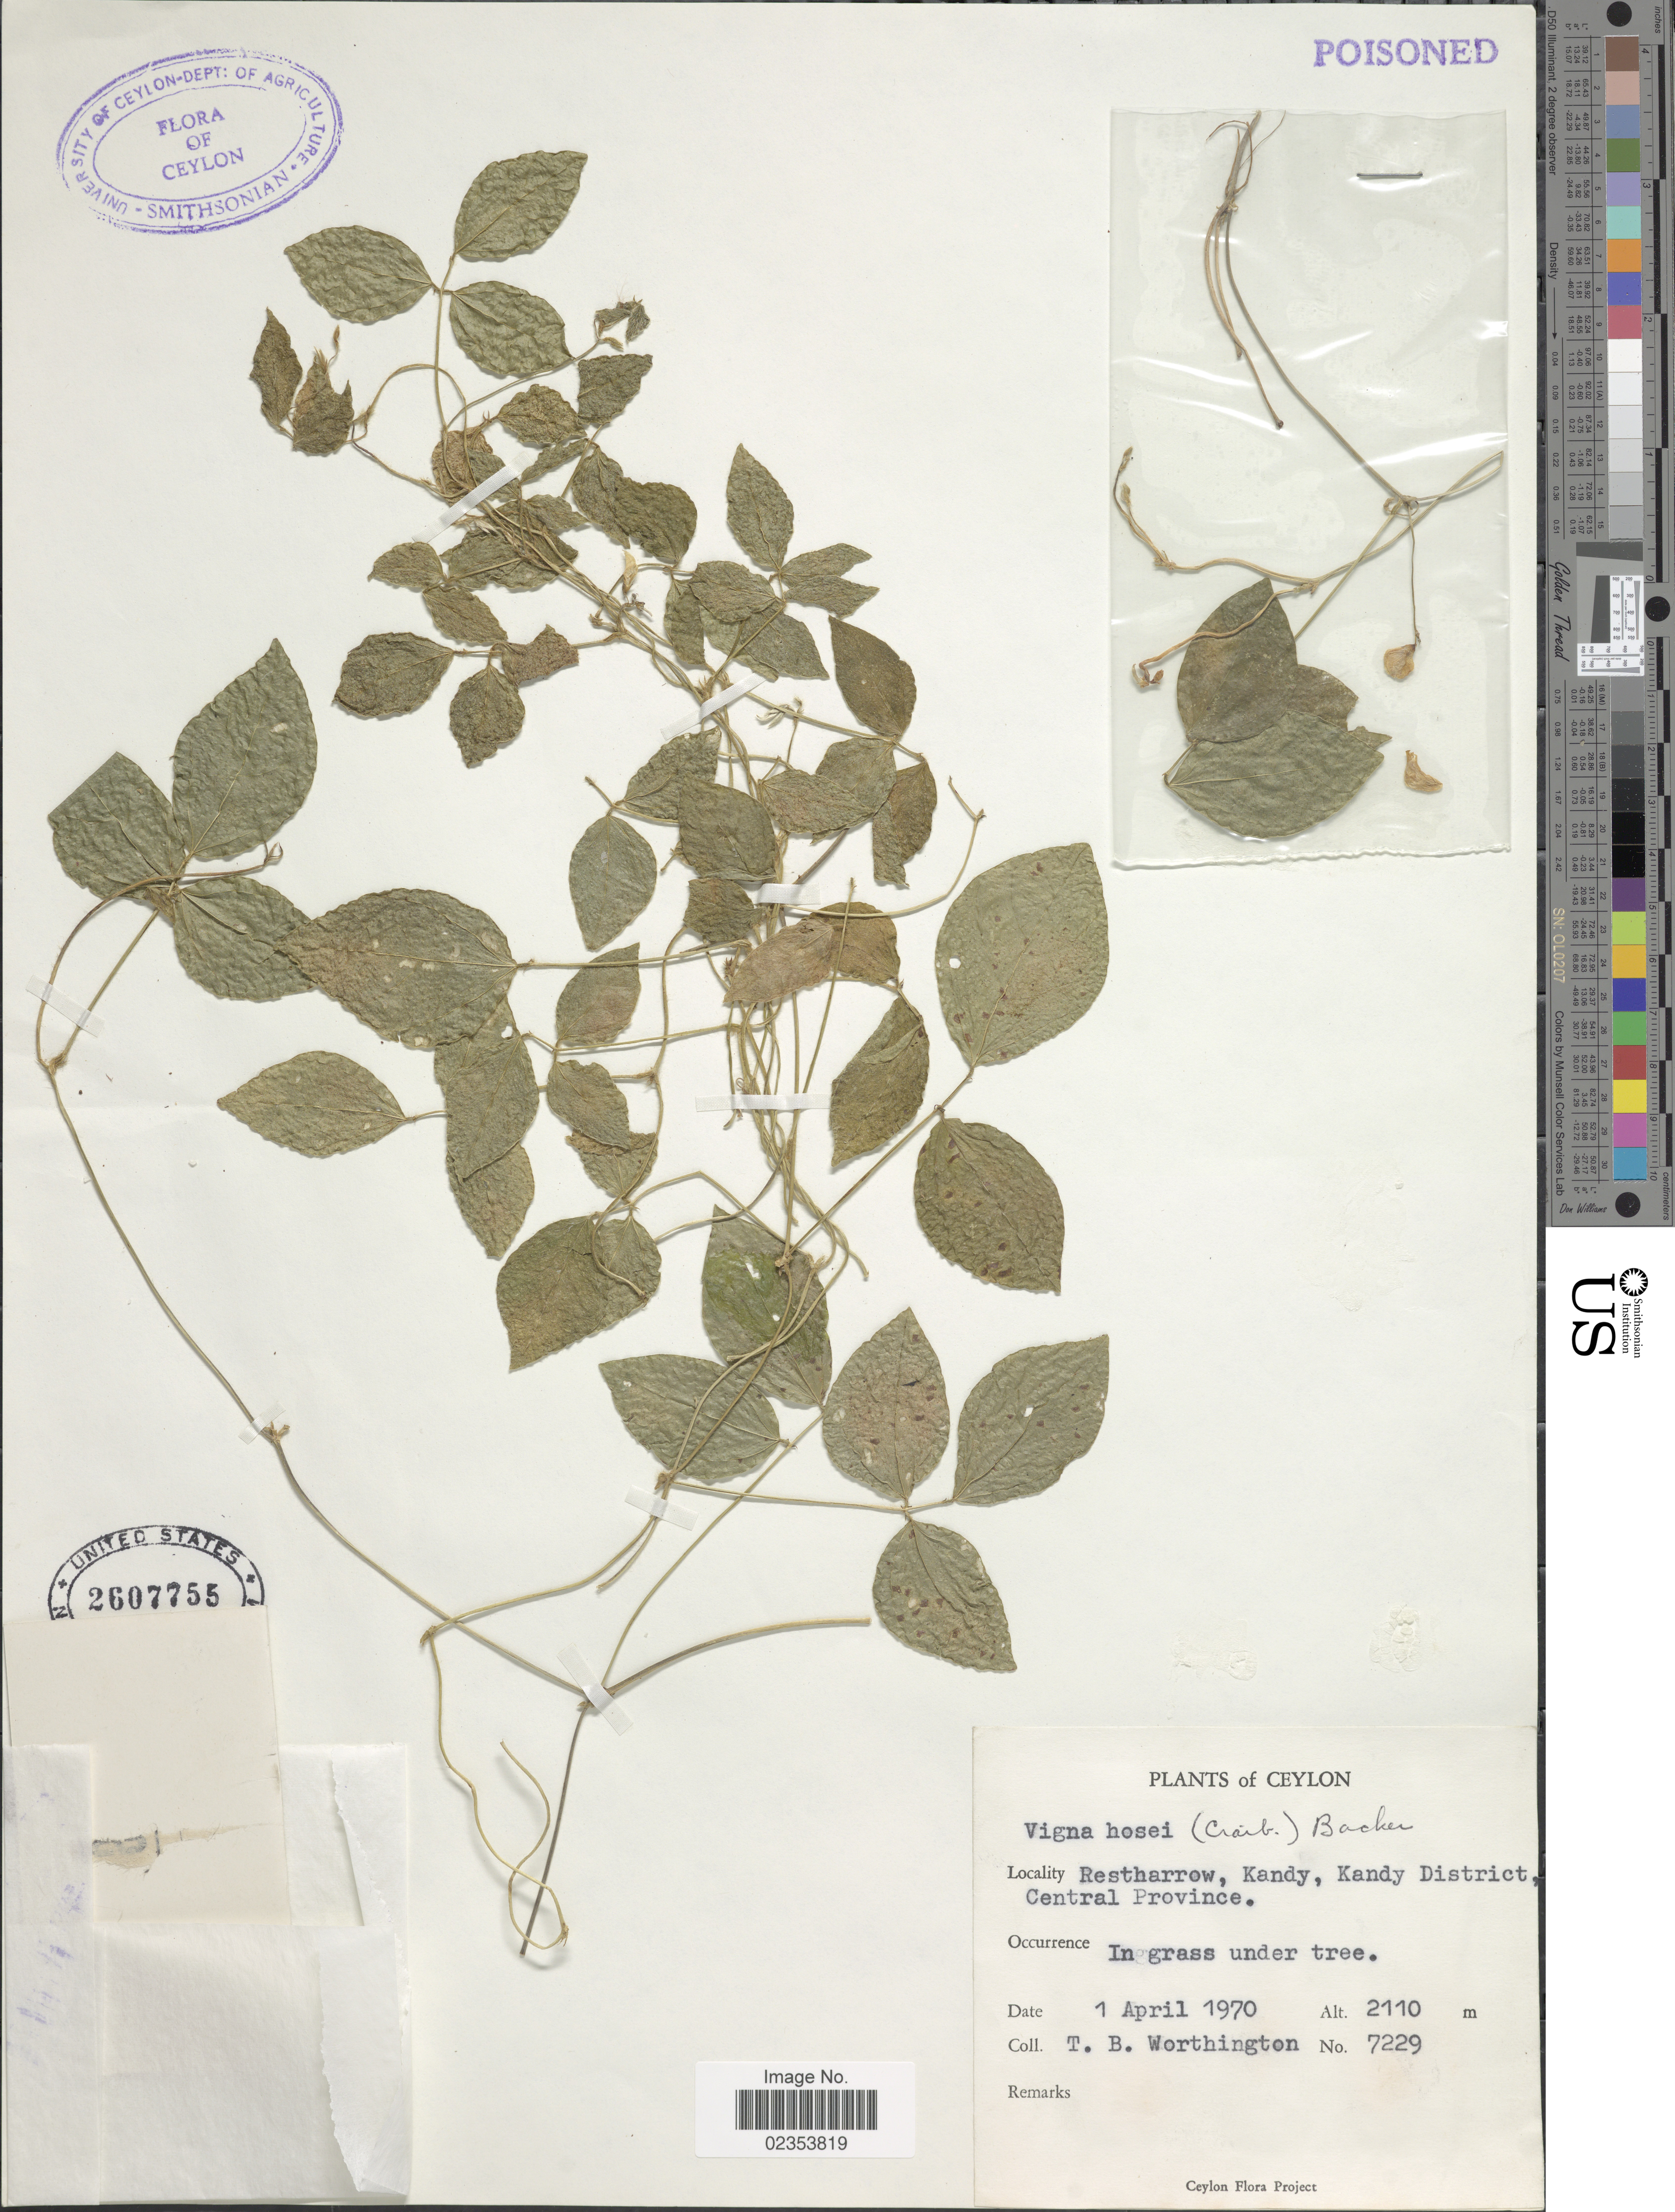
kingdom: Plantae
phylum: Tracheophyta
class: Magnoliopsida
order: Fabales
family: Fabaceae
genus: Vigna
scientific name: Vigna hosei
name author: (Craib) Backer ex K. Heyne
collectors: T. Worthington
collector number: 7229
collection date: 1970-04-01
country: Sri Lanka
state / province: Central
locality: Ceylon. Restharrow, Kandy, Kandy District.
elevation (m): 2110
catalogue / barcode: US 2607755